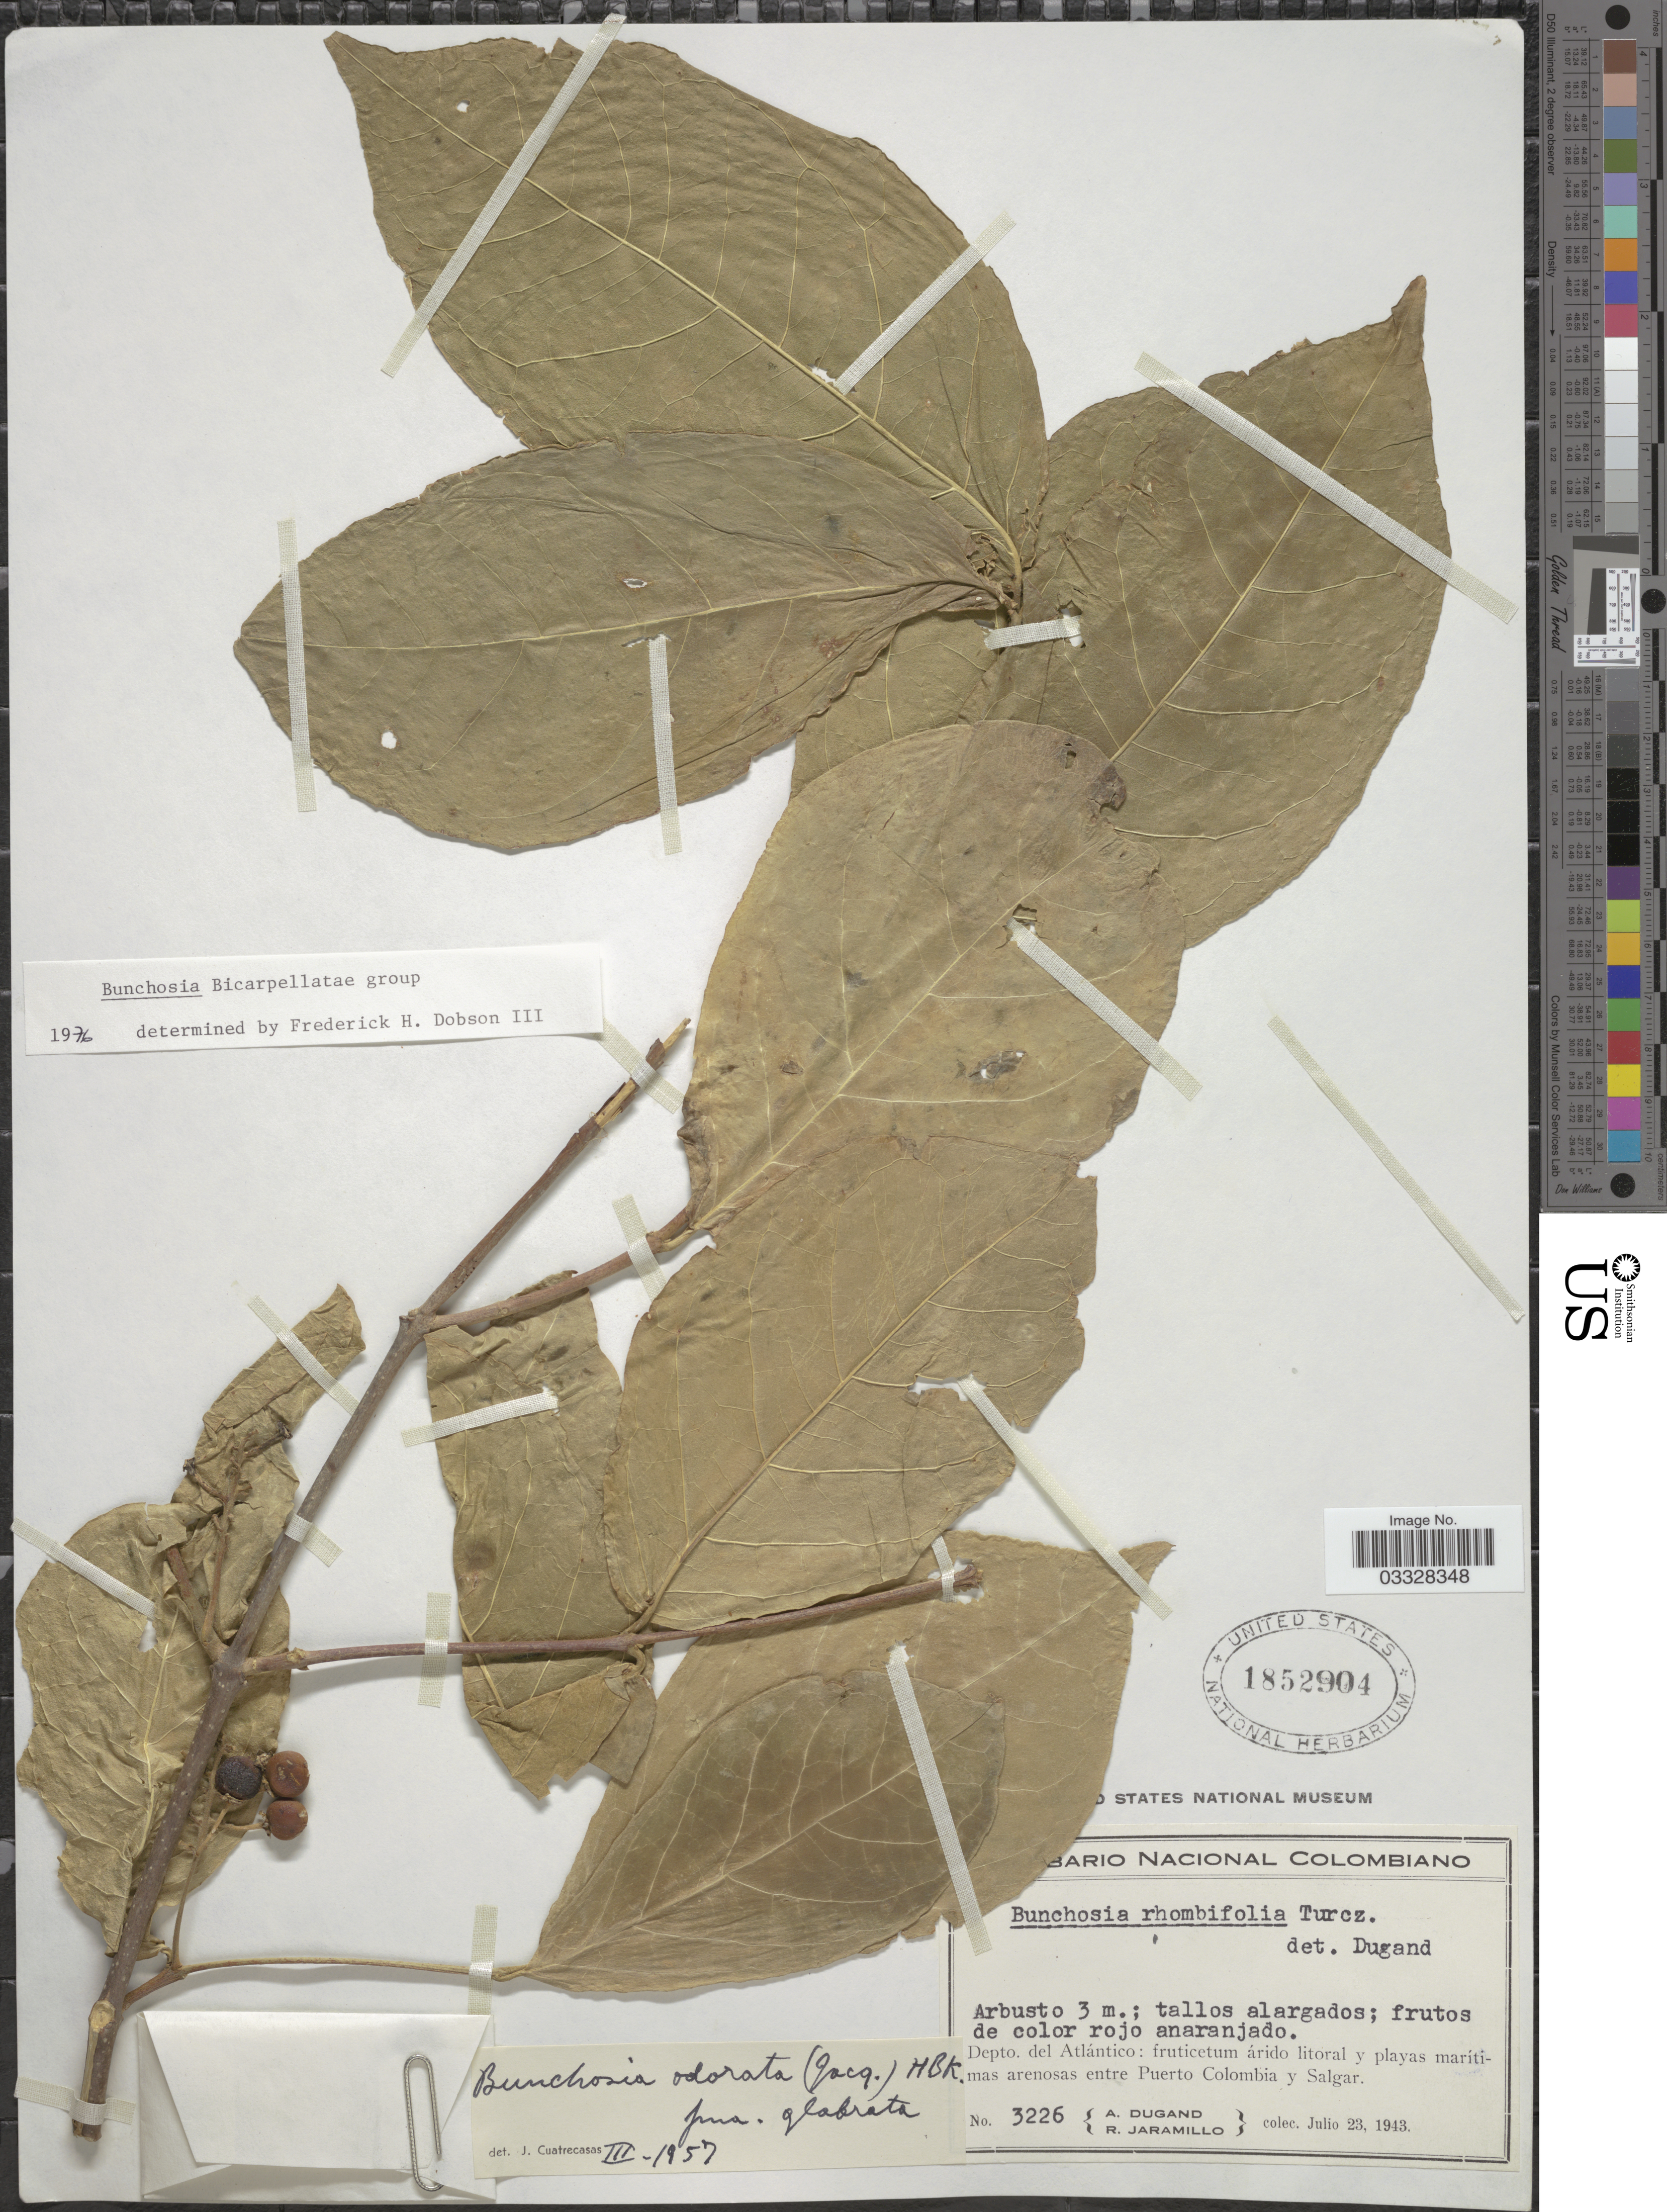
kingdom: Plantae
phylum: Tracheophyta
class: Magnoliopsida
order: Malpighiales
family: Malpighiaceae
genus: Bunchosia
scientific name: Bunchosia odorata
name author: (Jacq.) DC.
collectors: A. Dugand & R. Jaramillo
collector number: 3226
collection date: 1943-07-23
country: Colombia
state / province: Atlántico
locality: Depto. del Atlántico: fruticetum árido litoral y playas marítimas arenosas entre Puerto Colombia y Salgar.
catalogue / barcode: US 1852904